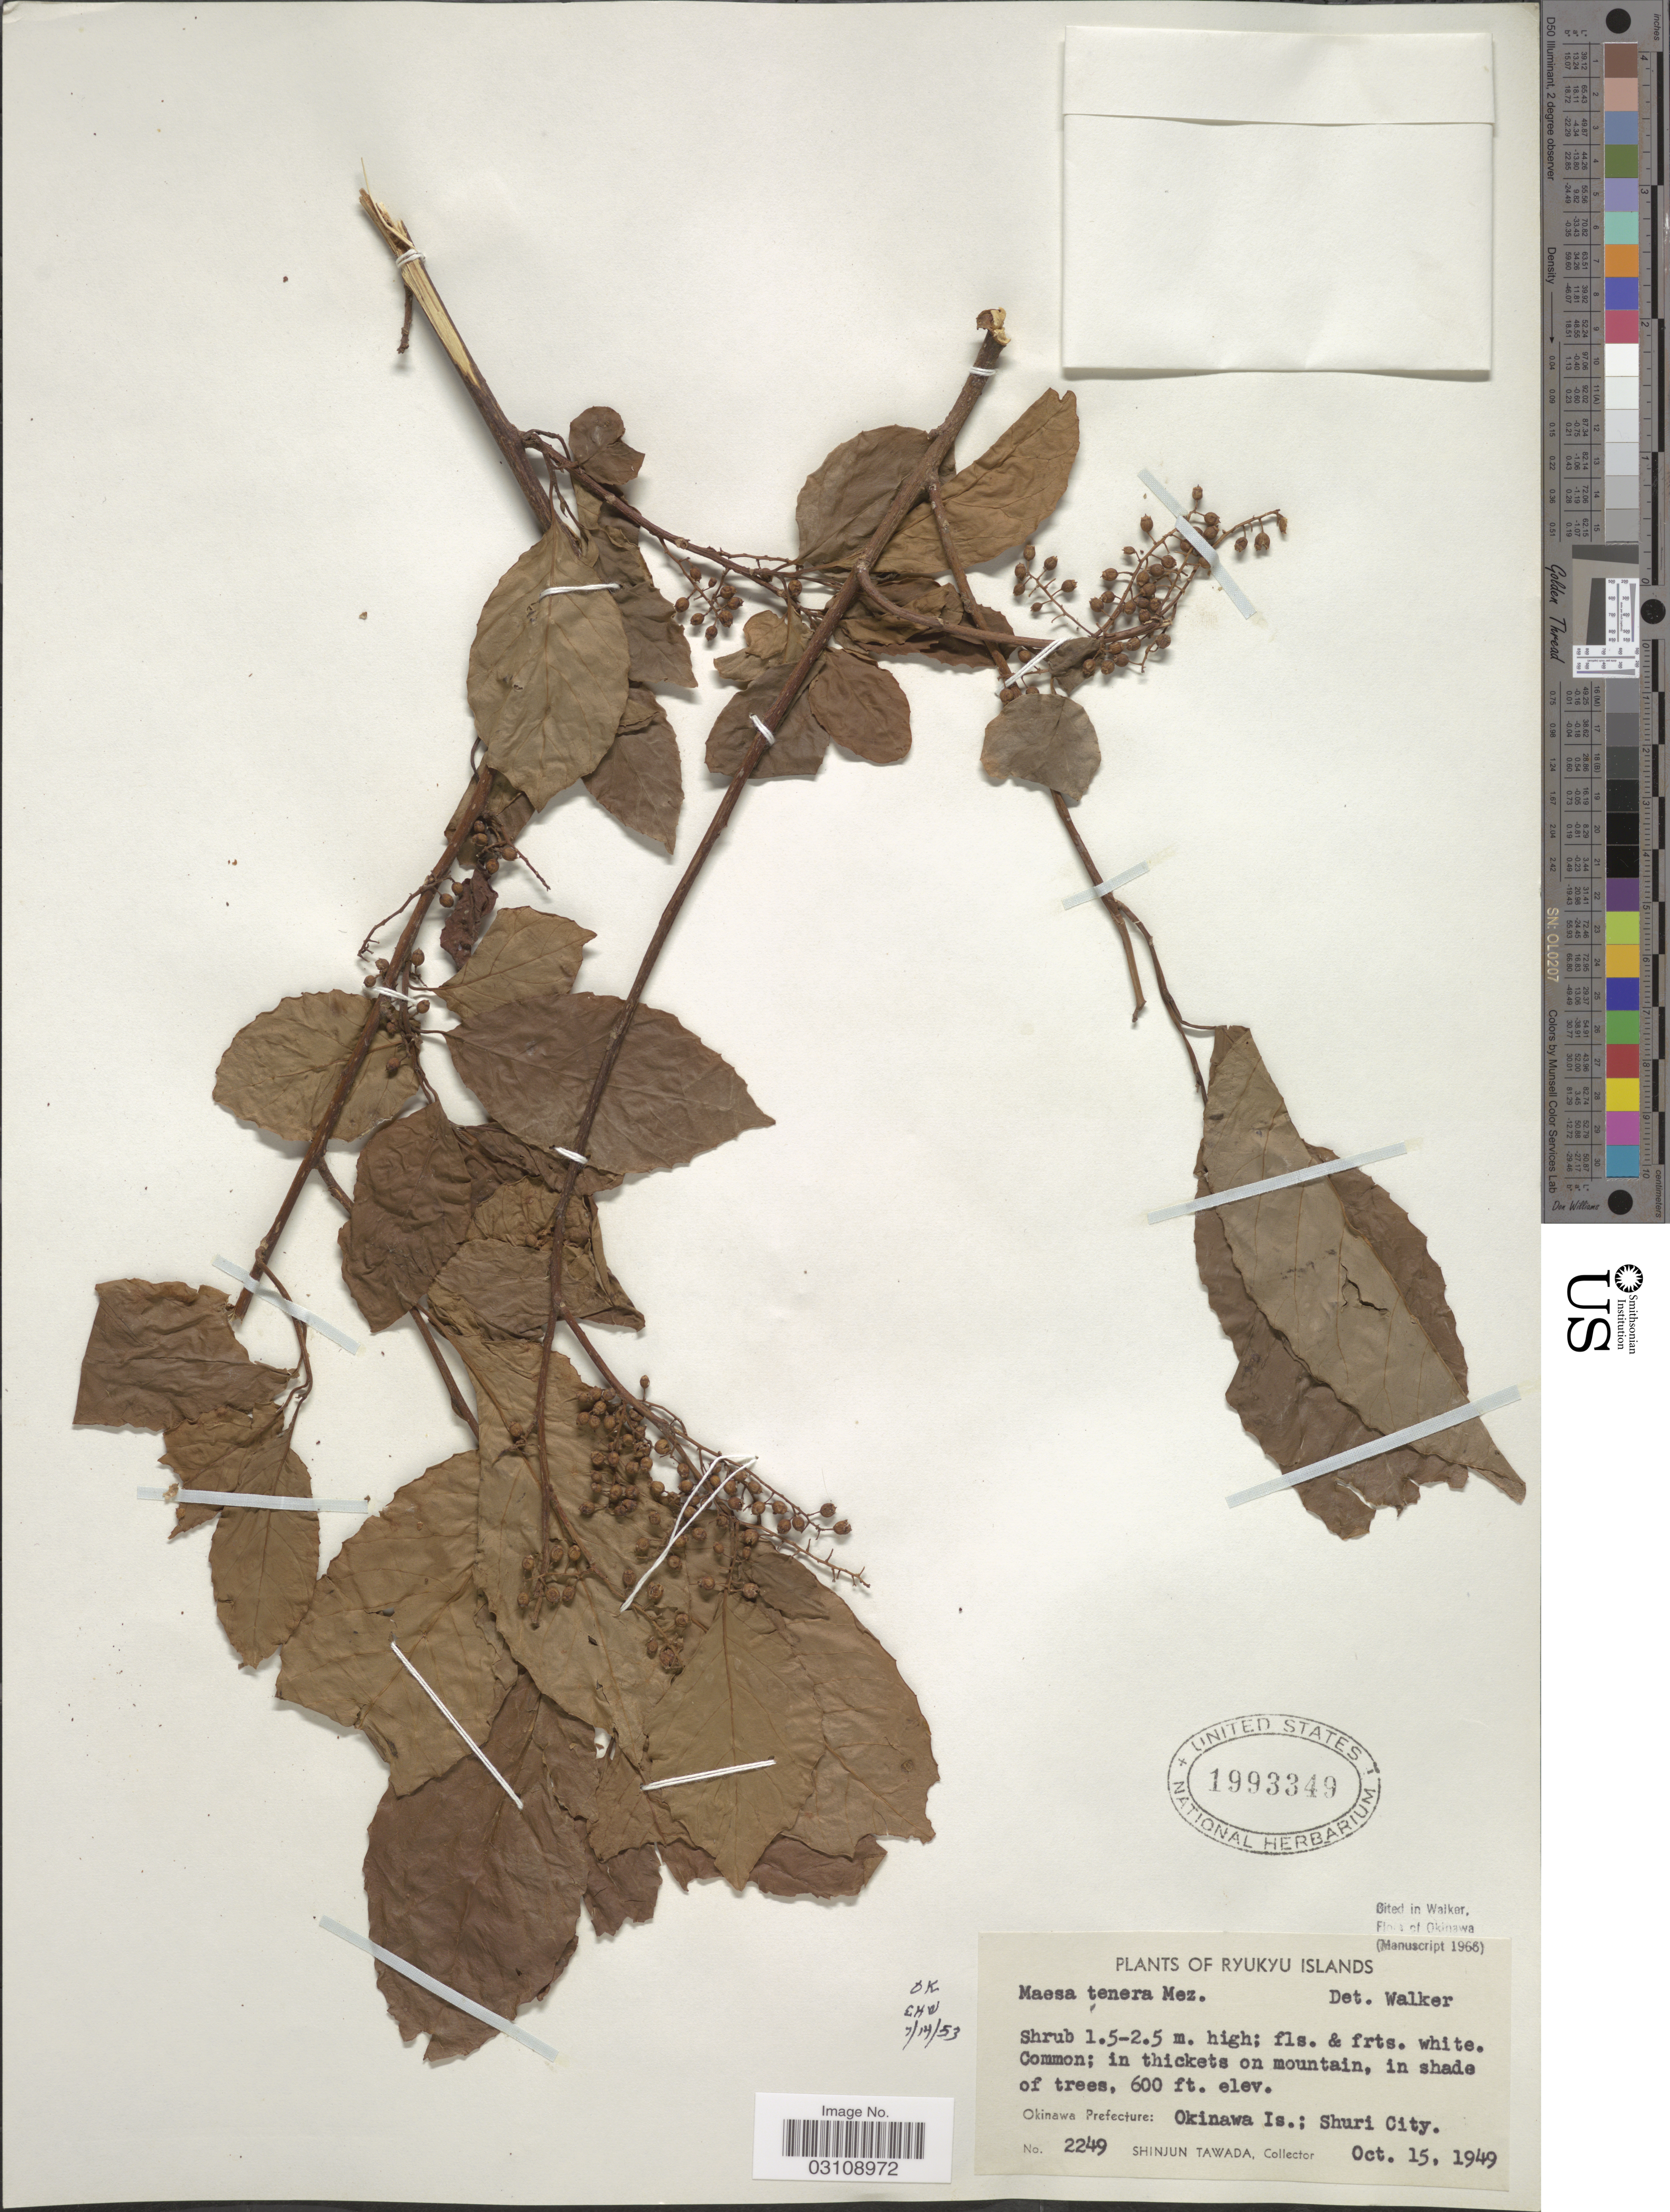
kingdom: Plantae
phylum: Tracheophyta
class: Magnoliopsida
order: Ericales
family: Primulaceae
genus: Maesa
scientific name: Maesa tenera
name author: Mez in Engl.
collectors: S. Tawada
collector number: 2249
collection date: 1949-10-15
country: Japan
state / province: Okinawa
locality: Ryukyu Islands. Okinawa Prefecture: Okinawa Is.; Shuri City.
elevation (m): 183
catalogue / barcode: US 1993349